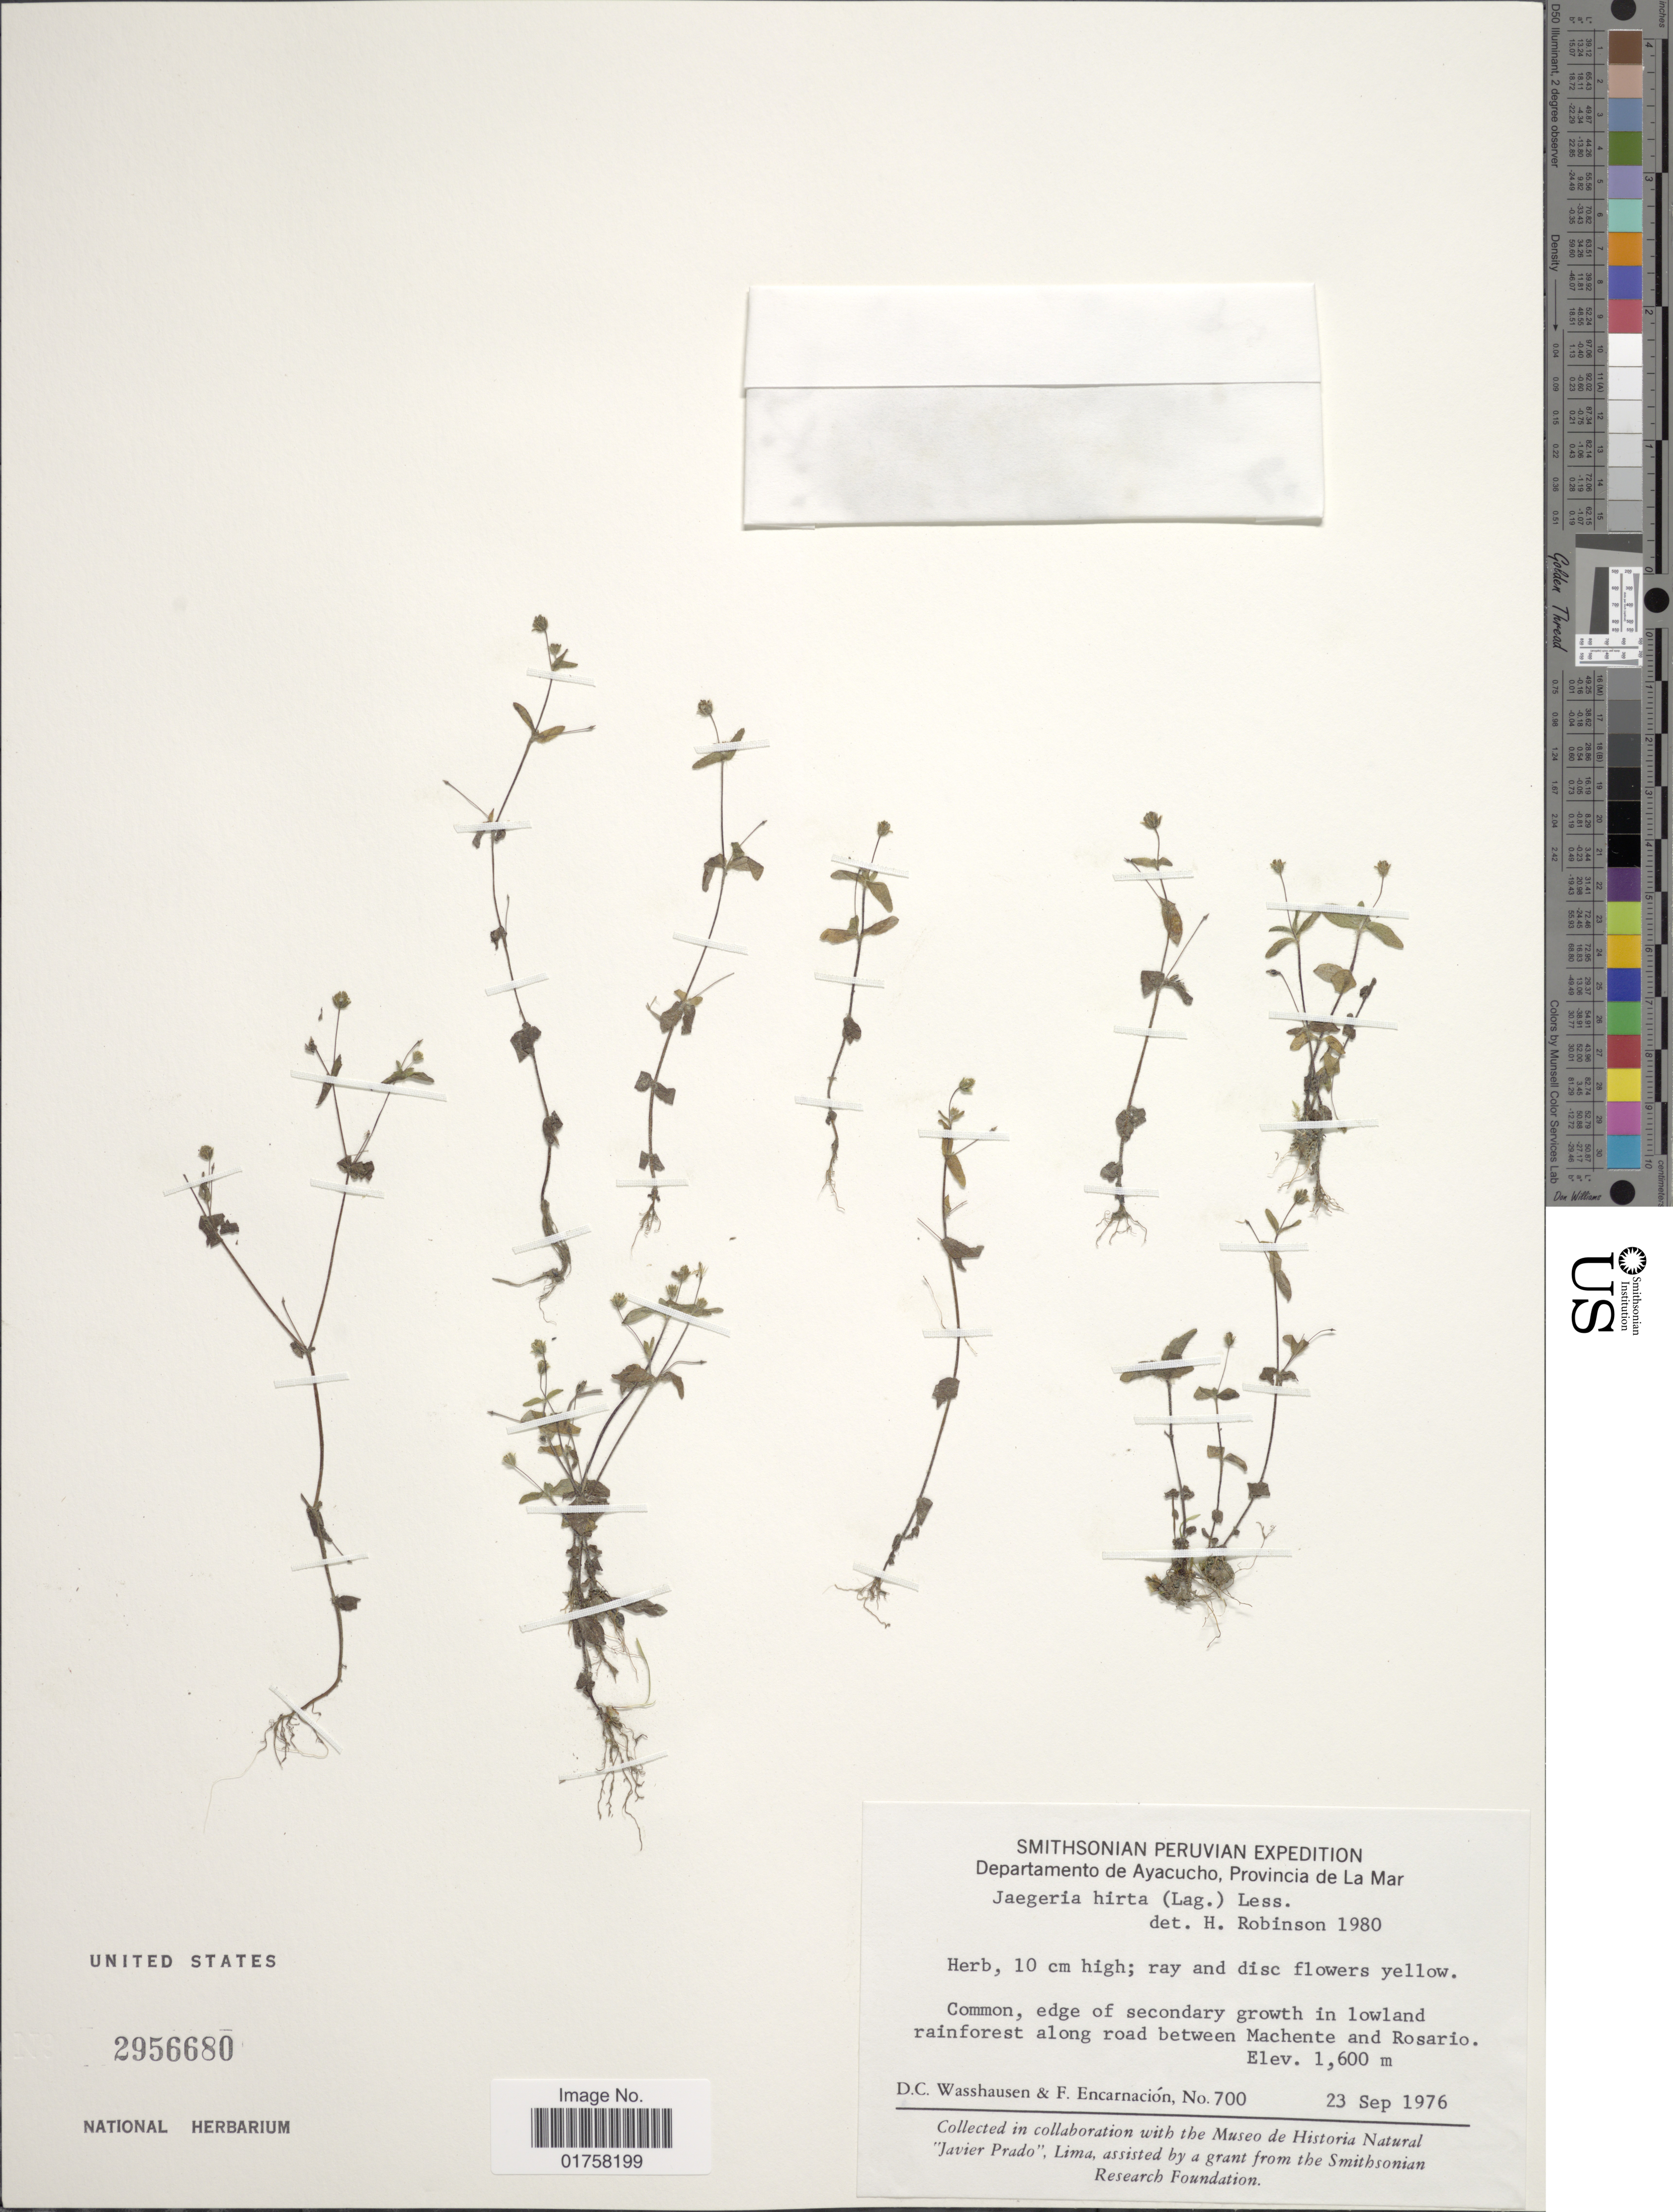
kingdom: Plantae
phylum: Tracheophyta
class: Magnoliopsida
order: Asterales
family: Asteraceae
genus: Jaegeria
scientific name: Jaegeria hirta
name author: (Lag.) Less.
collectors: D. C. Wasshausen & F. Encarnación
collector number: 700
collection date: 1976-09-23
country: Peru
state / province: Ayacucho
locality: Provincia de La Mar, common, edge of secondary growth in lowland rainforest along road between Machente and Rosario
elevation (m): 1600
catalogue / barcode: US 2956680